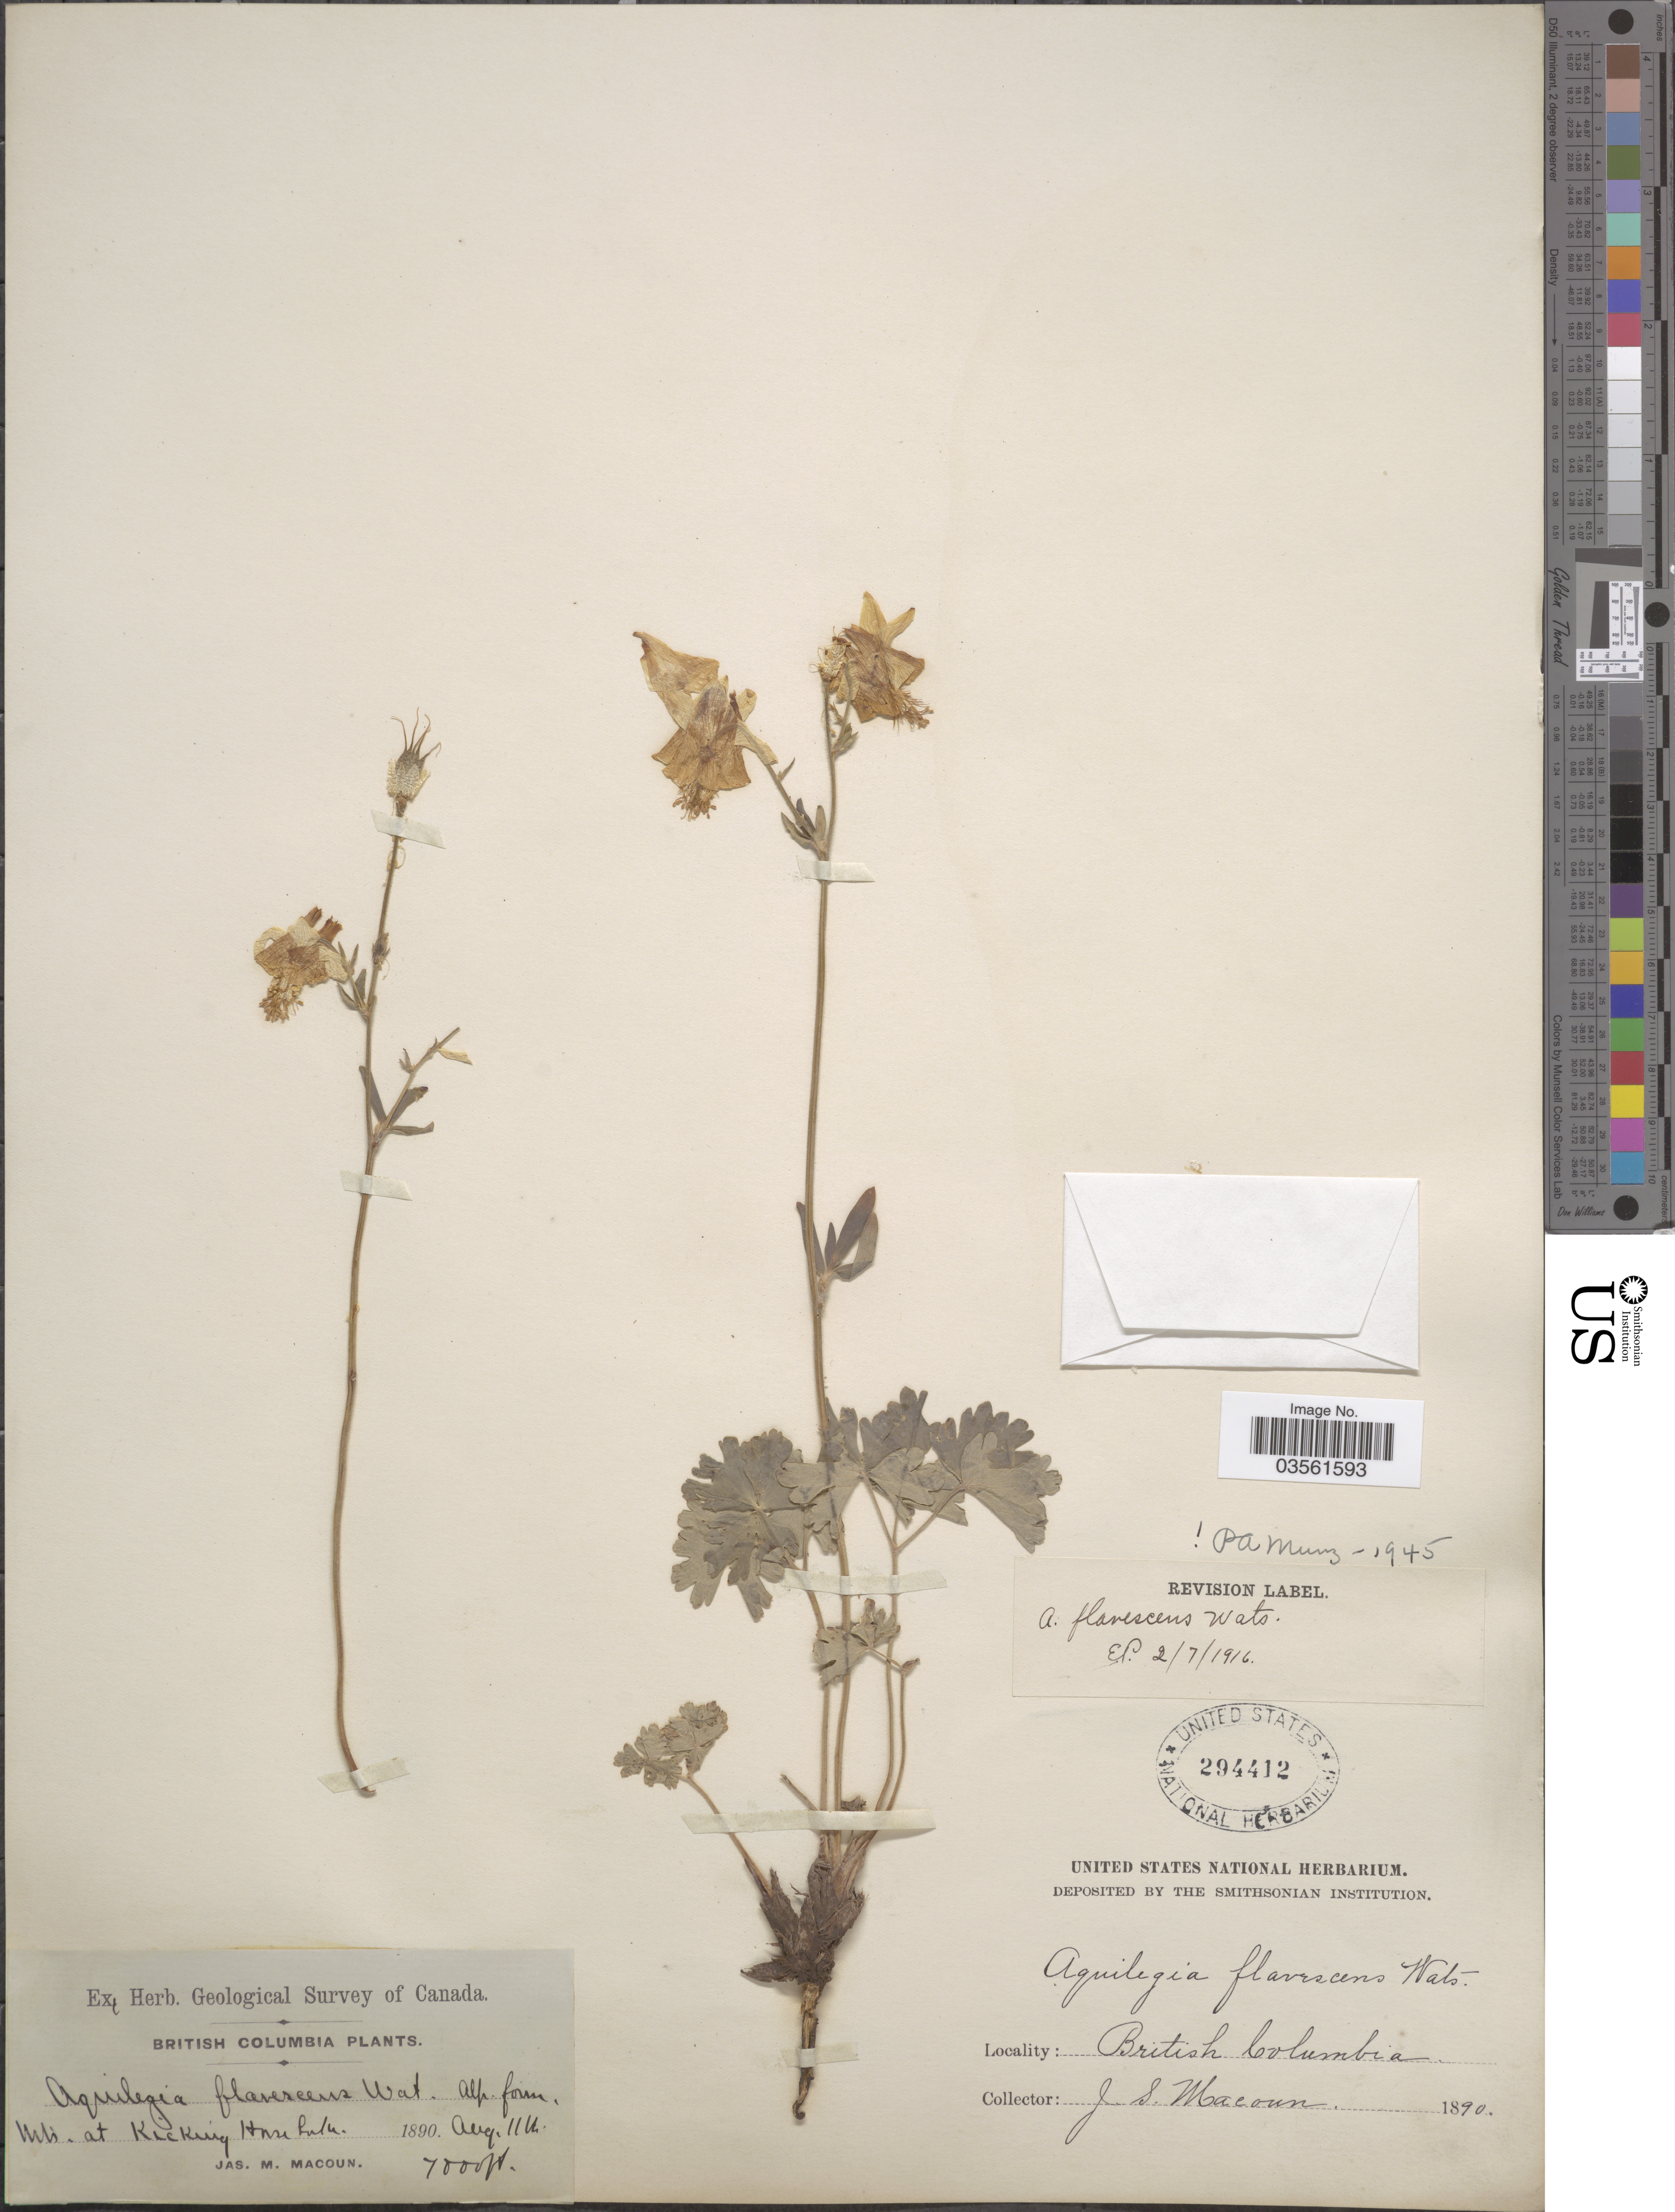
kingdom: Plantae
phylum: Tracheophyta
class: Magnoliopsida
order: Ranunculales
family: Ranunculaceae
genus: Aquilegia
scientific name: Aquilegia flavescens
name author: S. Watson in C. King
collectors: J. M. Macoun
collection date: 1890-08-11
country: Canada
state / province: British Columbia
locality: Mts. at Kicking Horse Lake.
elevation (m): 2134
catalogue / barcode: US 294412